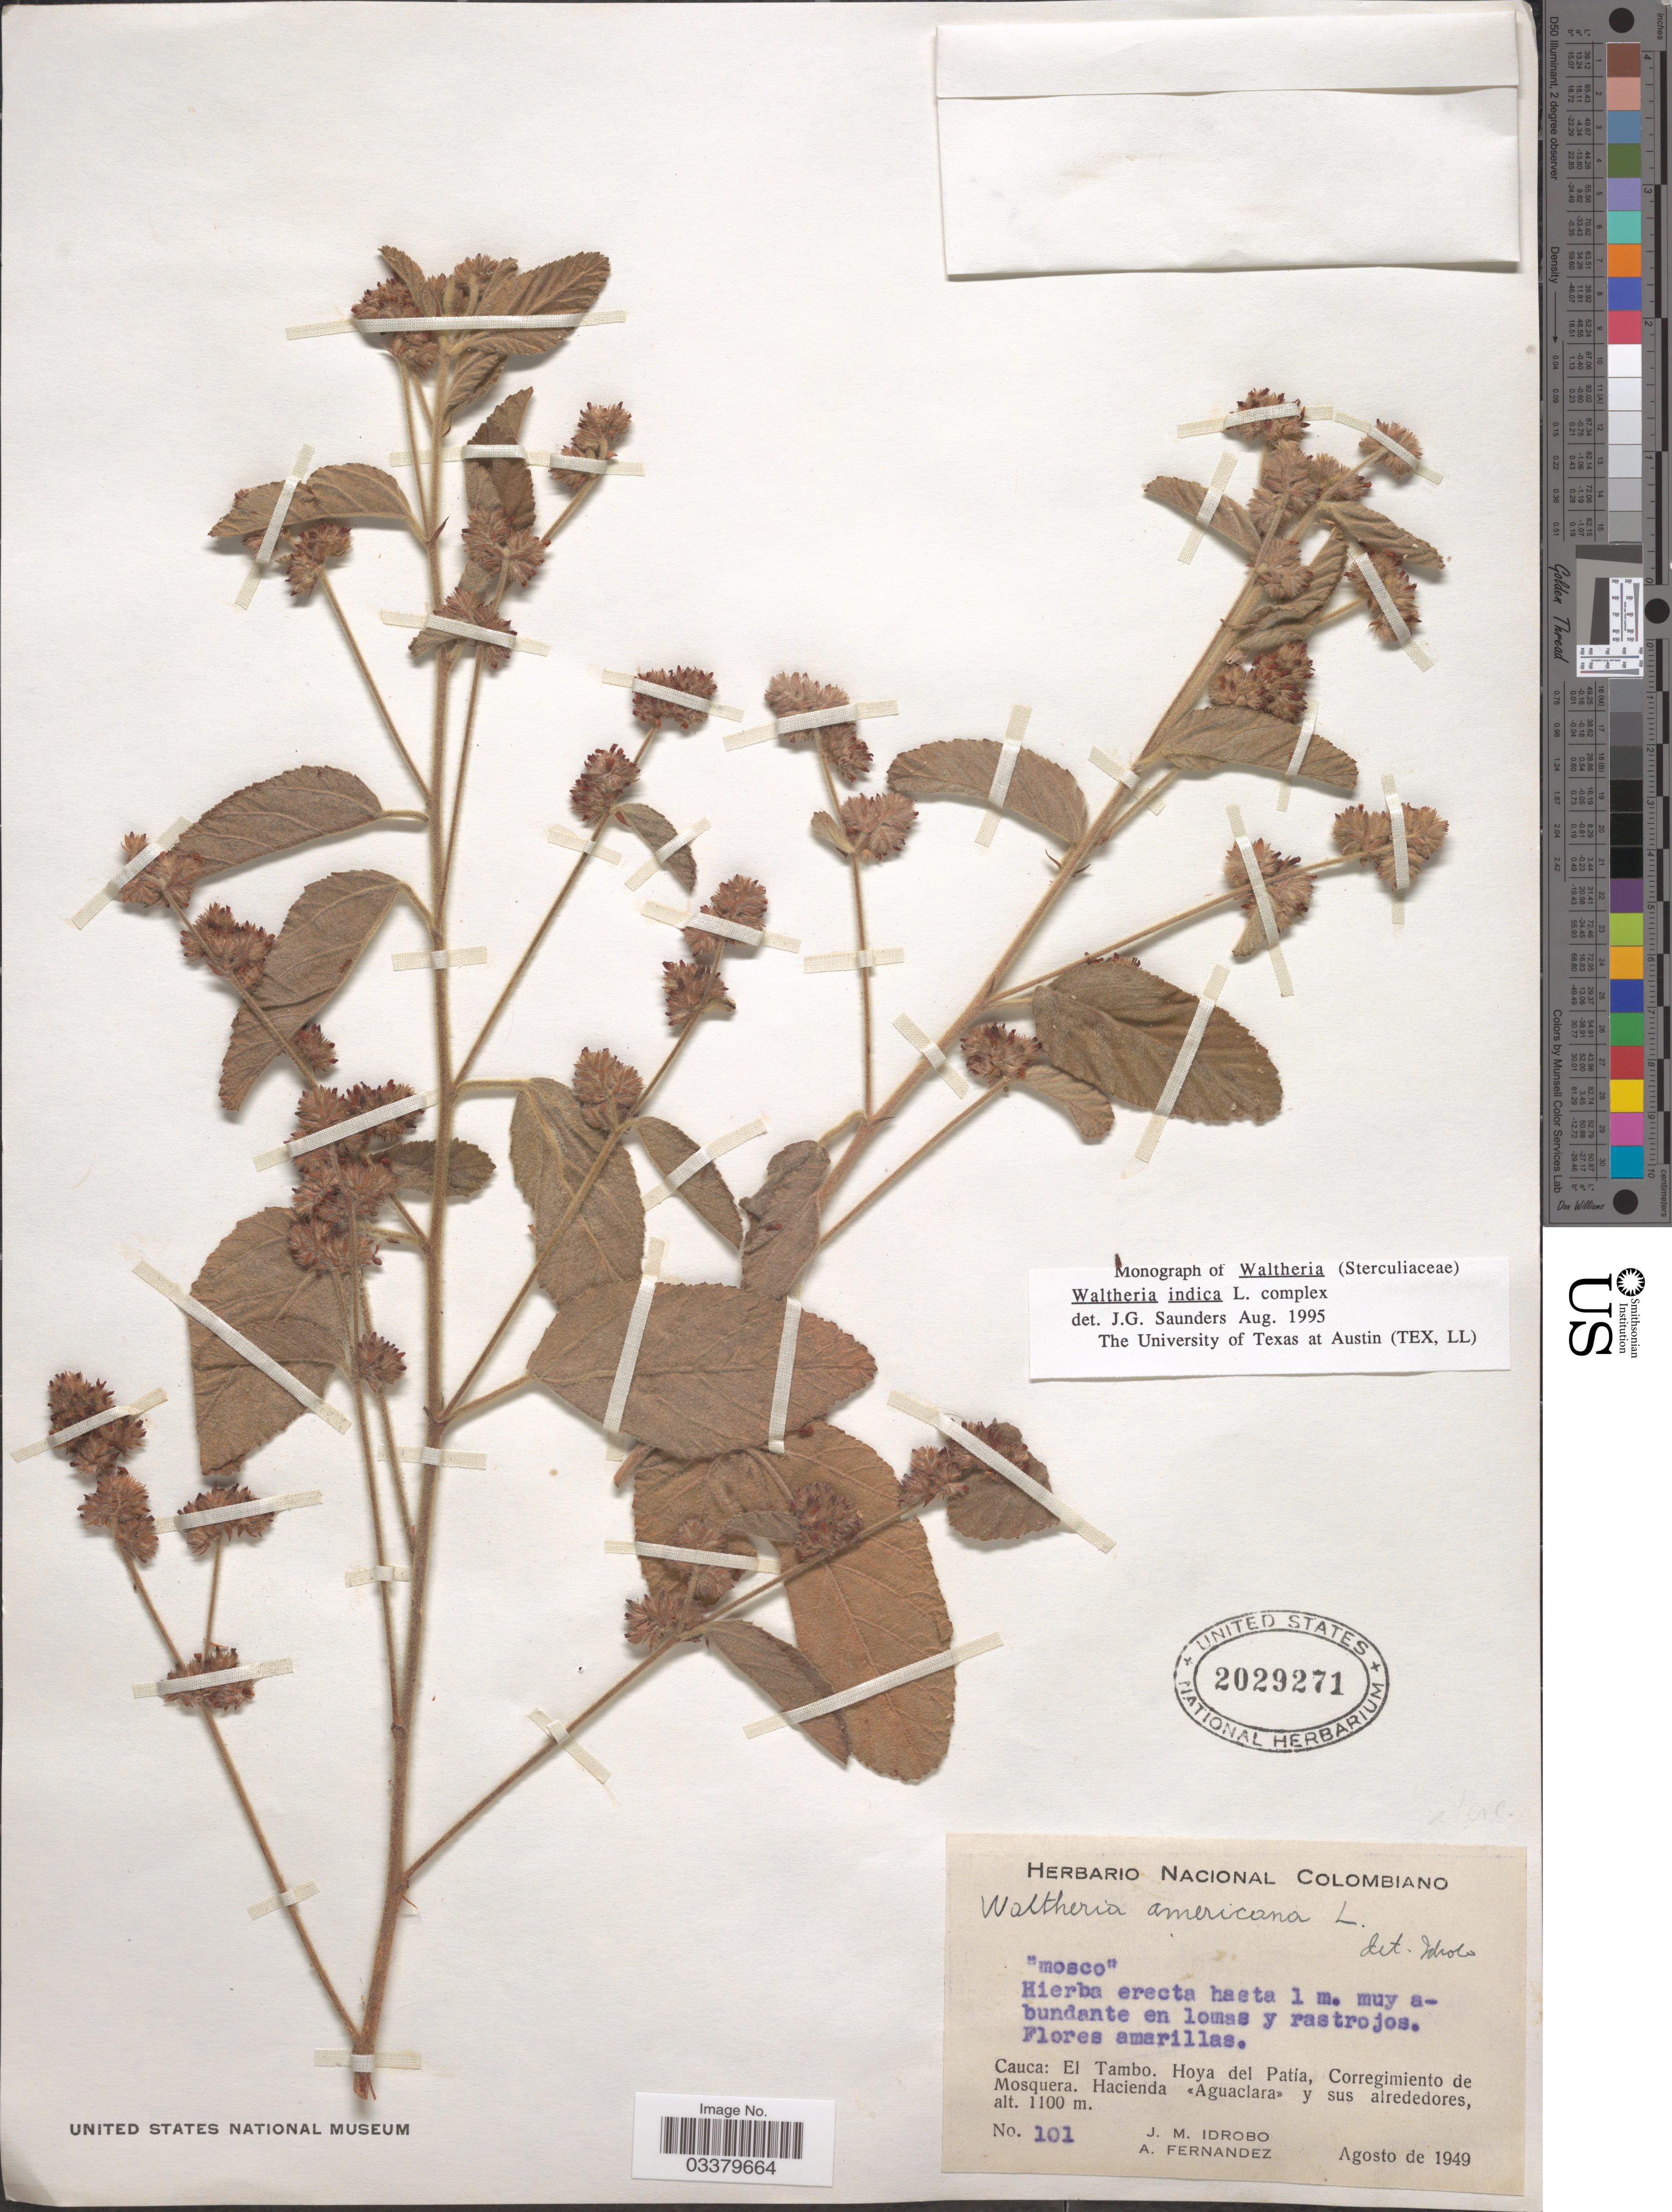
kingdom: Plantae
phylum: Tracheophyta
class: Magnoliopsida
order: Malvales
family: Malvaceae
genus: Waltheria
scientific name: Waltheria indica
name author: L.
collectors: J. M. Idrobo & A. Fernandez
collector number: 101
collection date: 1949-08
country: Colombia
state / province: Cauca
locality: El Tambo. Hoya del Patía, Corregimiento de Mosquera. Hacienda Aguaclara y sus alrededores.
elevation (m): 1100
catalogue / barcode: US 2029271